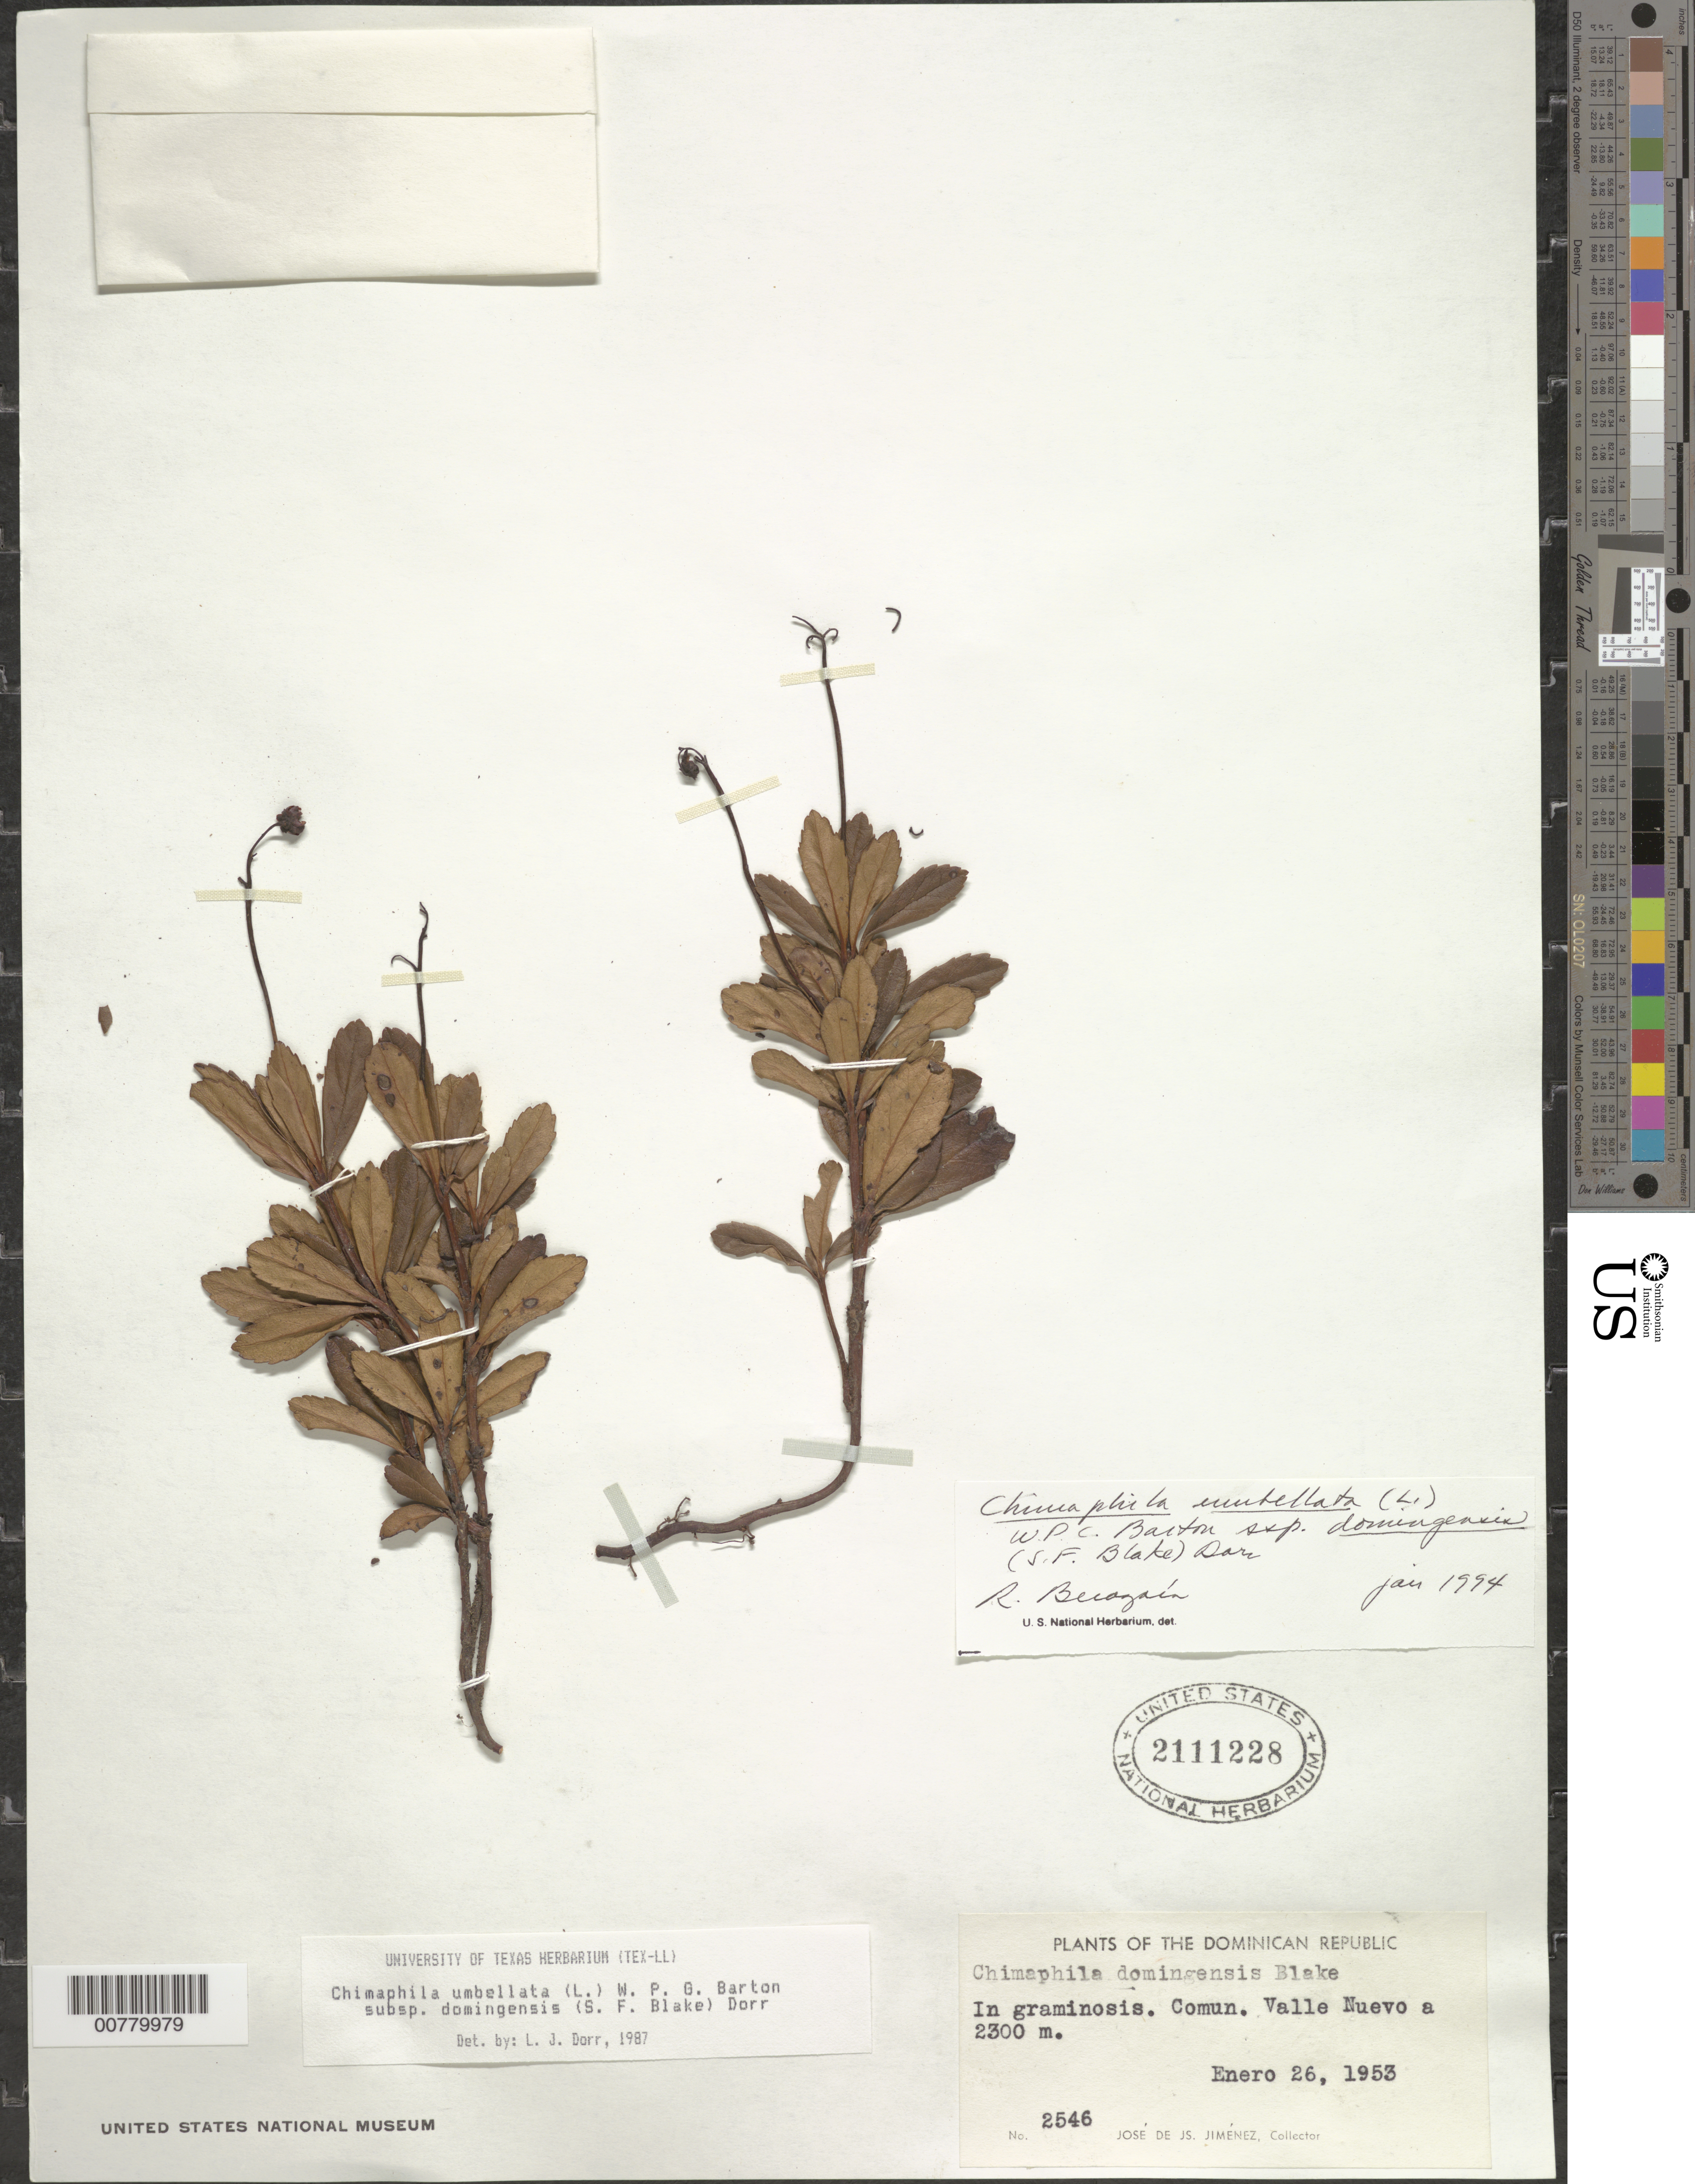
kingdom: Plantae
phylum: Tracheophyta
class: Magnoliopsida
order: Ericales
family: Ericaceae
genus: Chimaphila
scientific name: Chimaphila umbellata subsp. domingensis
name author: (S.F. Blake) Dorr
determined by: Berozain, R.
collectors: J. J. Jiménez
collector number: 2546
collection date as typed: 26 Jan 1953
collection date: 1953-01-26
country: Dominican Republic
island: Hispaniola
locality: Valle Nuevo.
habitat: In graminosis.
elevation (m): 2300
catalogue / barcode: US 2111228